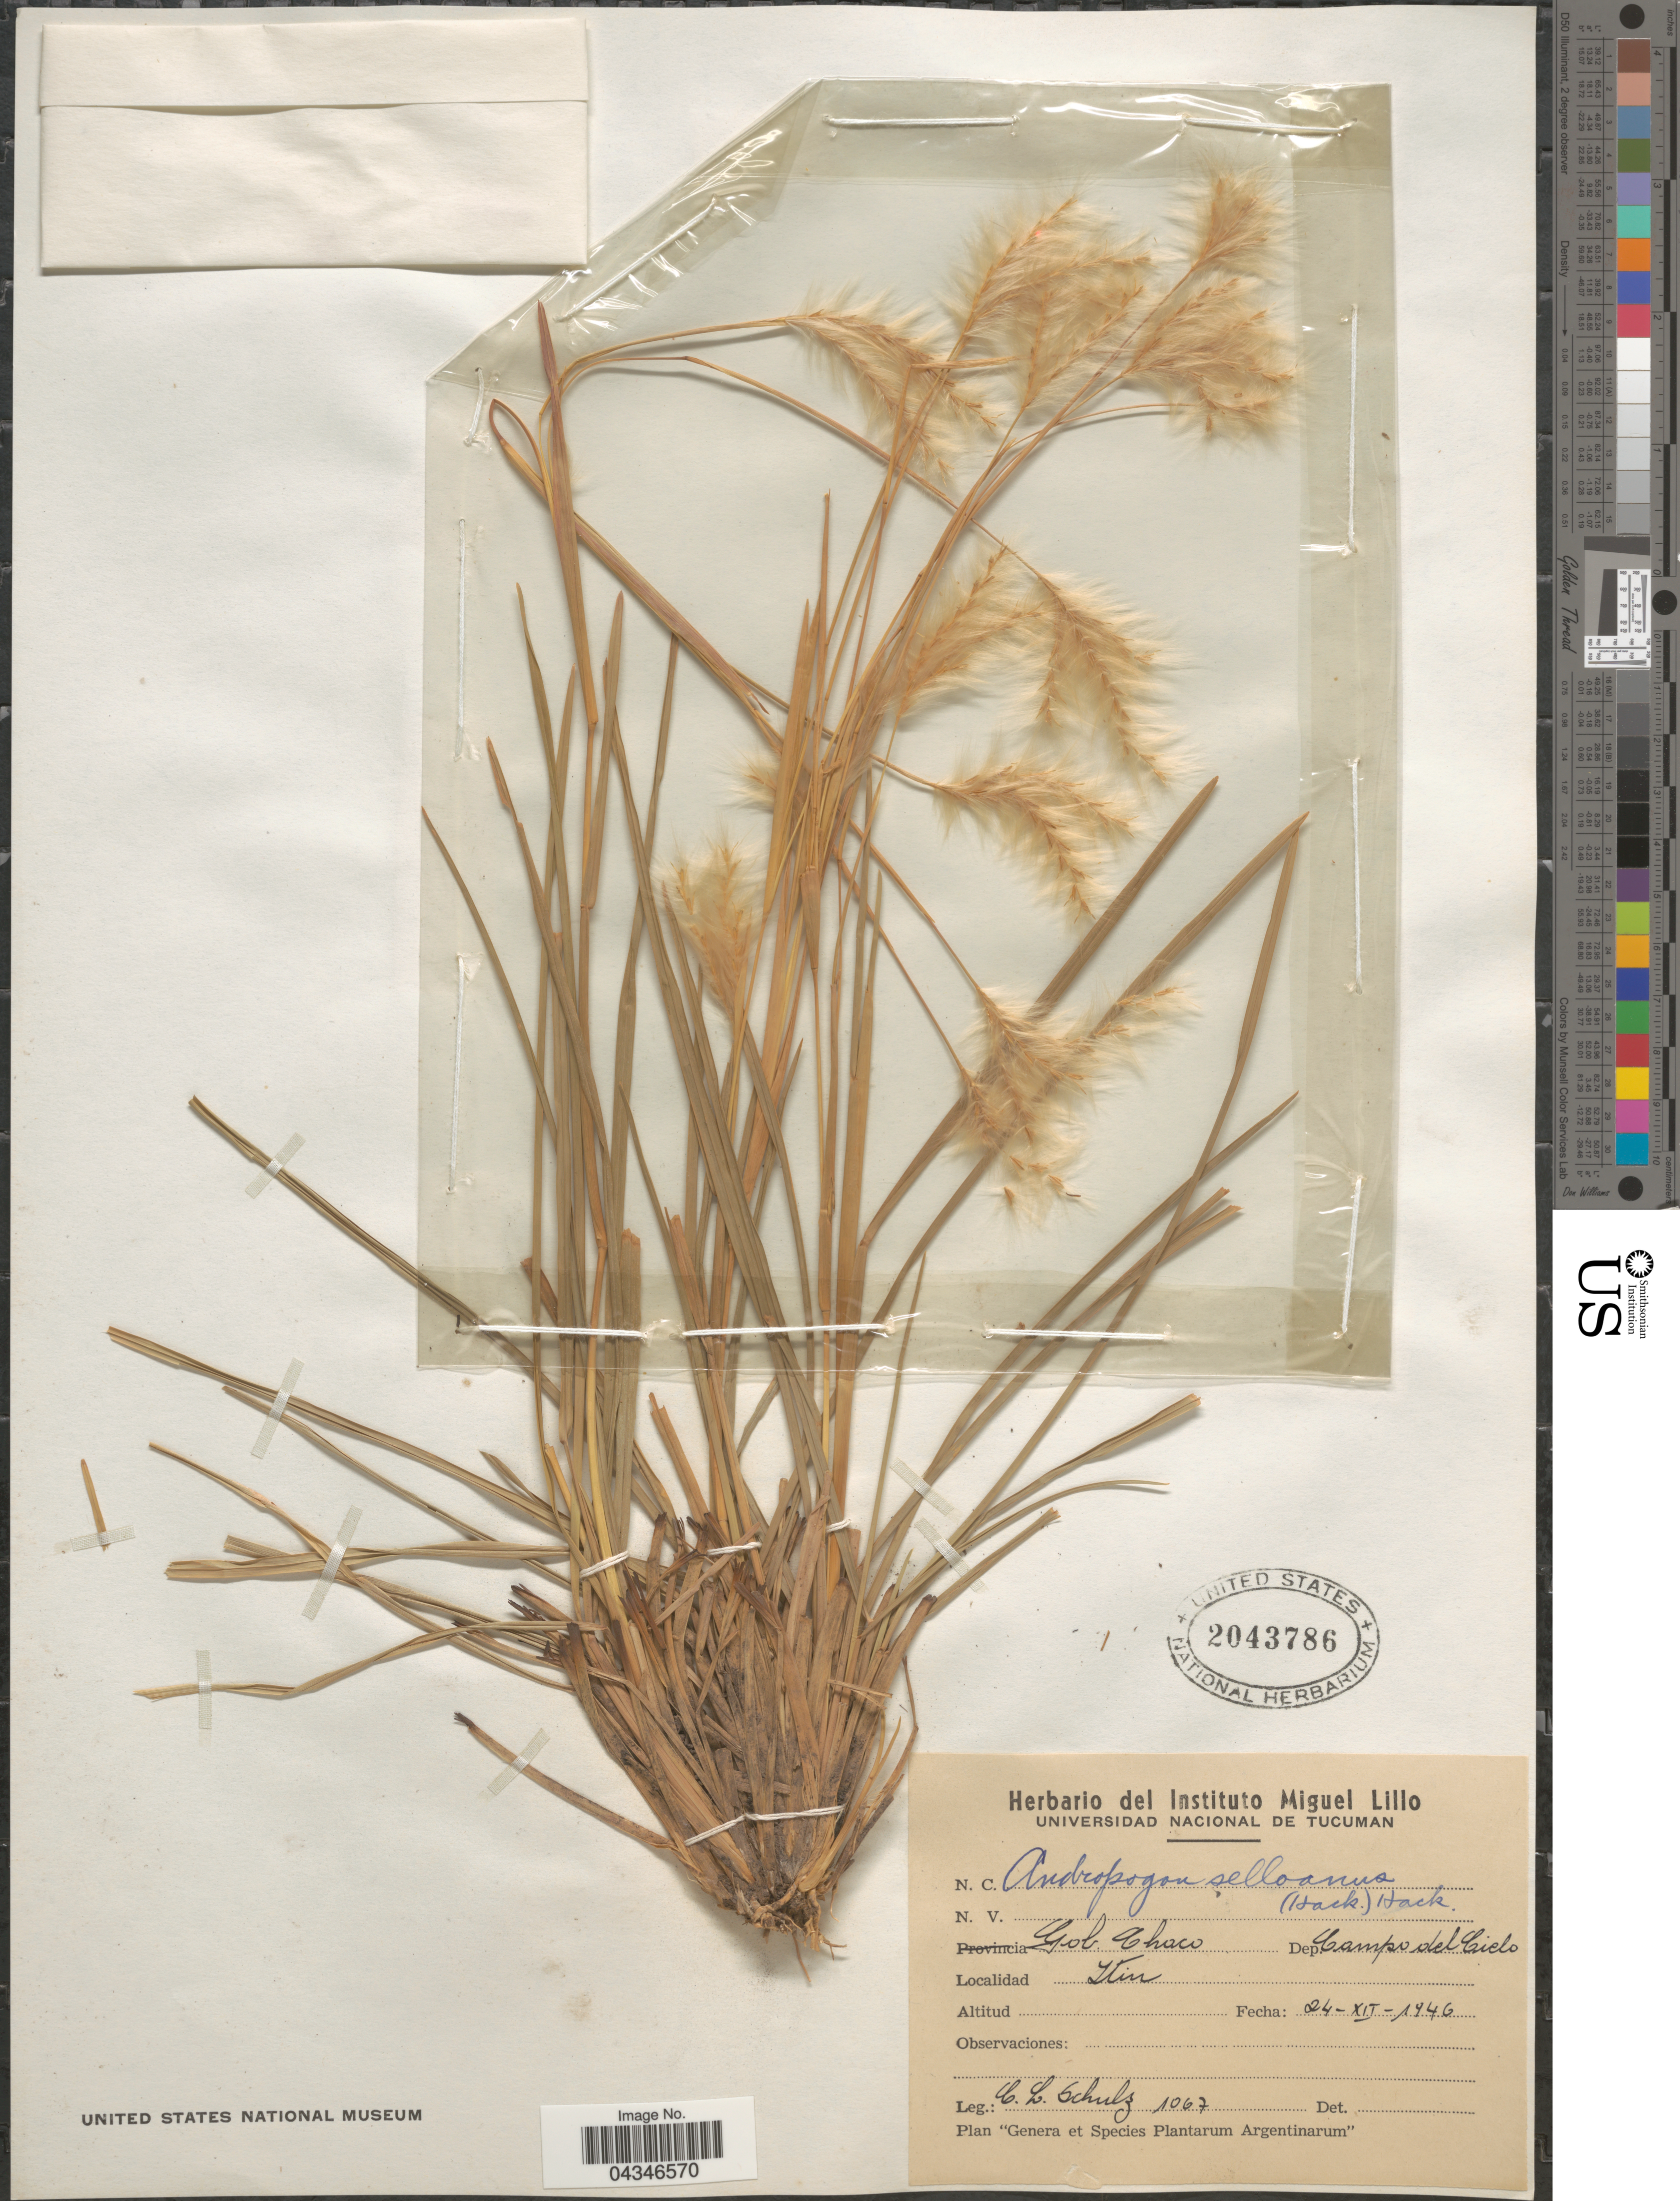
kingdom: Plantae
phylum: Tracheophyta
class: Liliopsida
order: Poales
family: Poaceae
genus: Andropogon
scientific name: Andropogon selloanus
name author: (Hack.) Hack.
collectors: C. L. Schulz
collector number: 1067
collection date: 1946-12-24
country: Argentina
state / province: Chaco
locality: Gob. Chaco. Dep. Campo del Ciclo. Itin.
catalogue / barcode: US 2043786